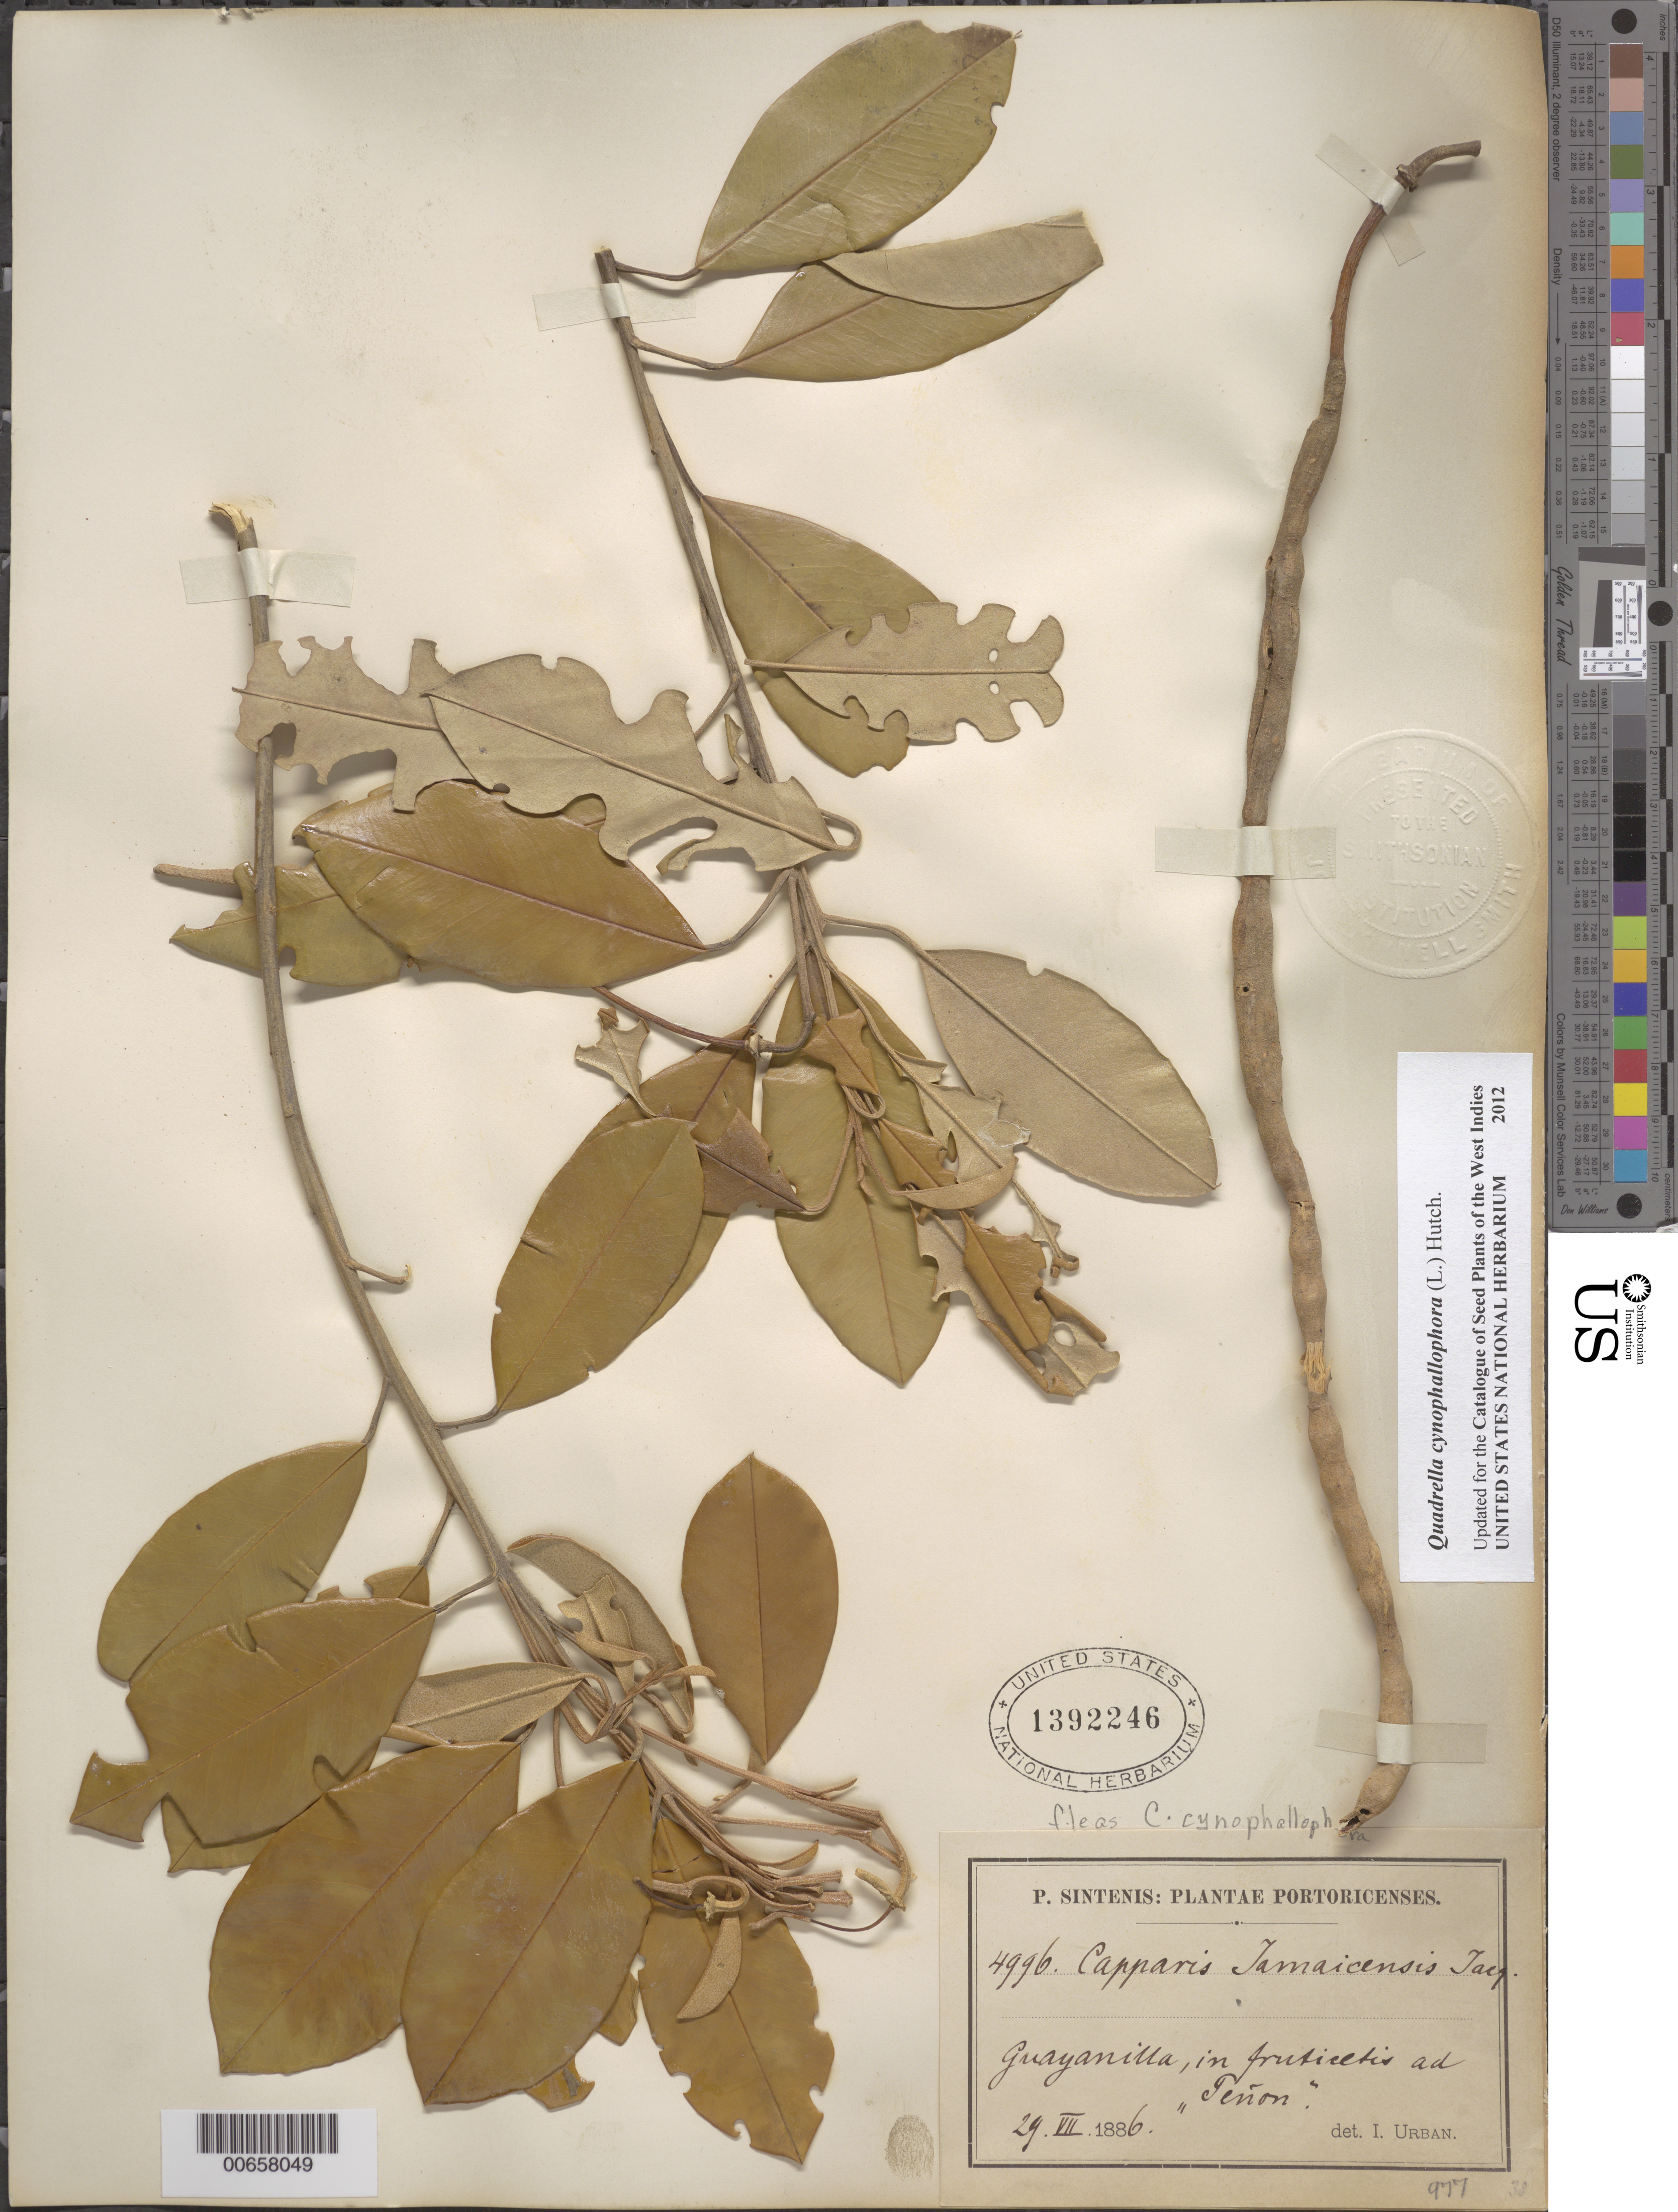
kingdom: Plantae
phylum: Tracheophyta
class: Magnoliopsida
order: Brassicales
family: Capparaceae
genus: Capparis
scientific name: Capparis jamaicensis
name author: Jacq.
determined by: Urban, Ignatz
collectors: P. Sintenis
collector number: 4996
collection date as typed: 29 Jul 1886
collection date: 1886-07-29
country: Puerto Rico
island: Greater Antilles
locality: Guayanilla, in fruticetis ad Penon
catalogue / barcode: US 1392246